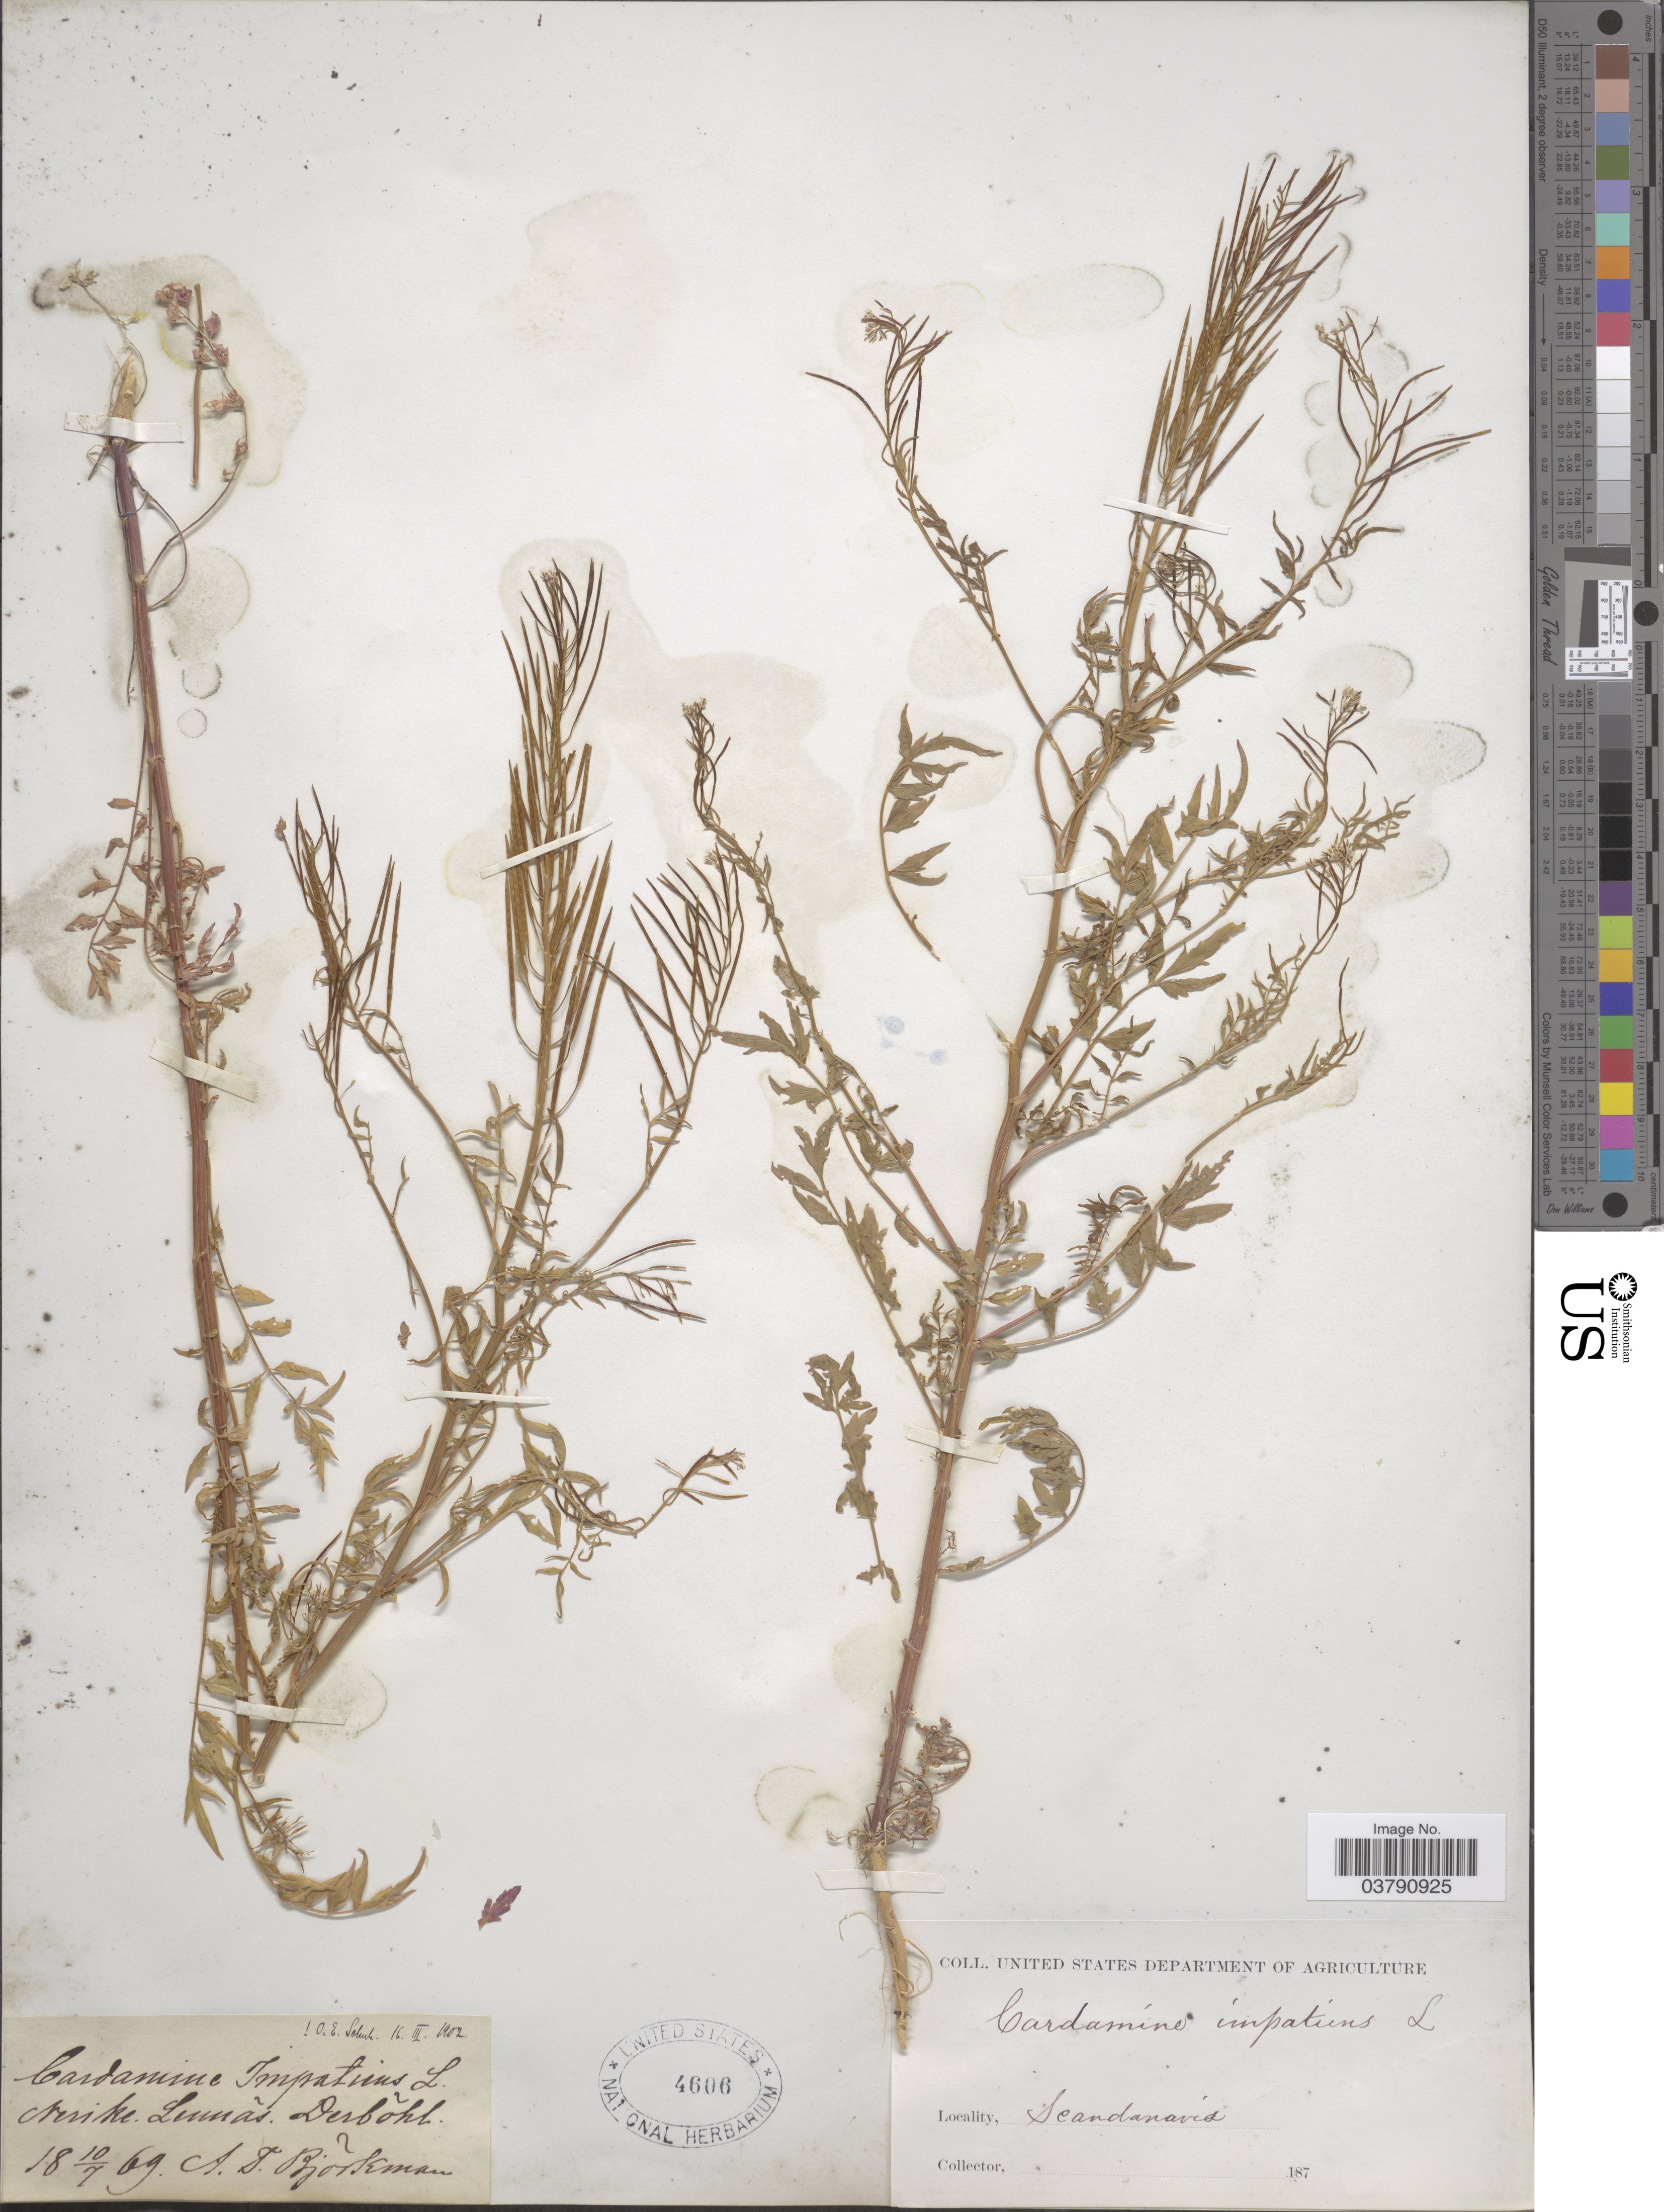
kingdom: Plantae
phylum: Tracheophyta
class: Magnoliopsida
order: Brassicales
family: Brassicaceae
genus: Cardamine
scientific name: Cardamine impatiens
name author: L.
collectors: A. Björkman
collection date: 1969-07-10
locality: Strike Lunãs. Derbõhl. [interpreted] Scandanavia.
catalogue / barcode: US 4606